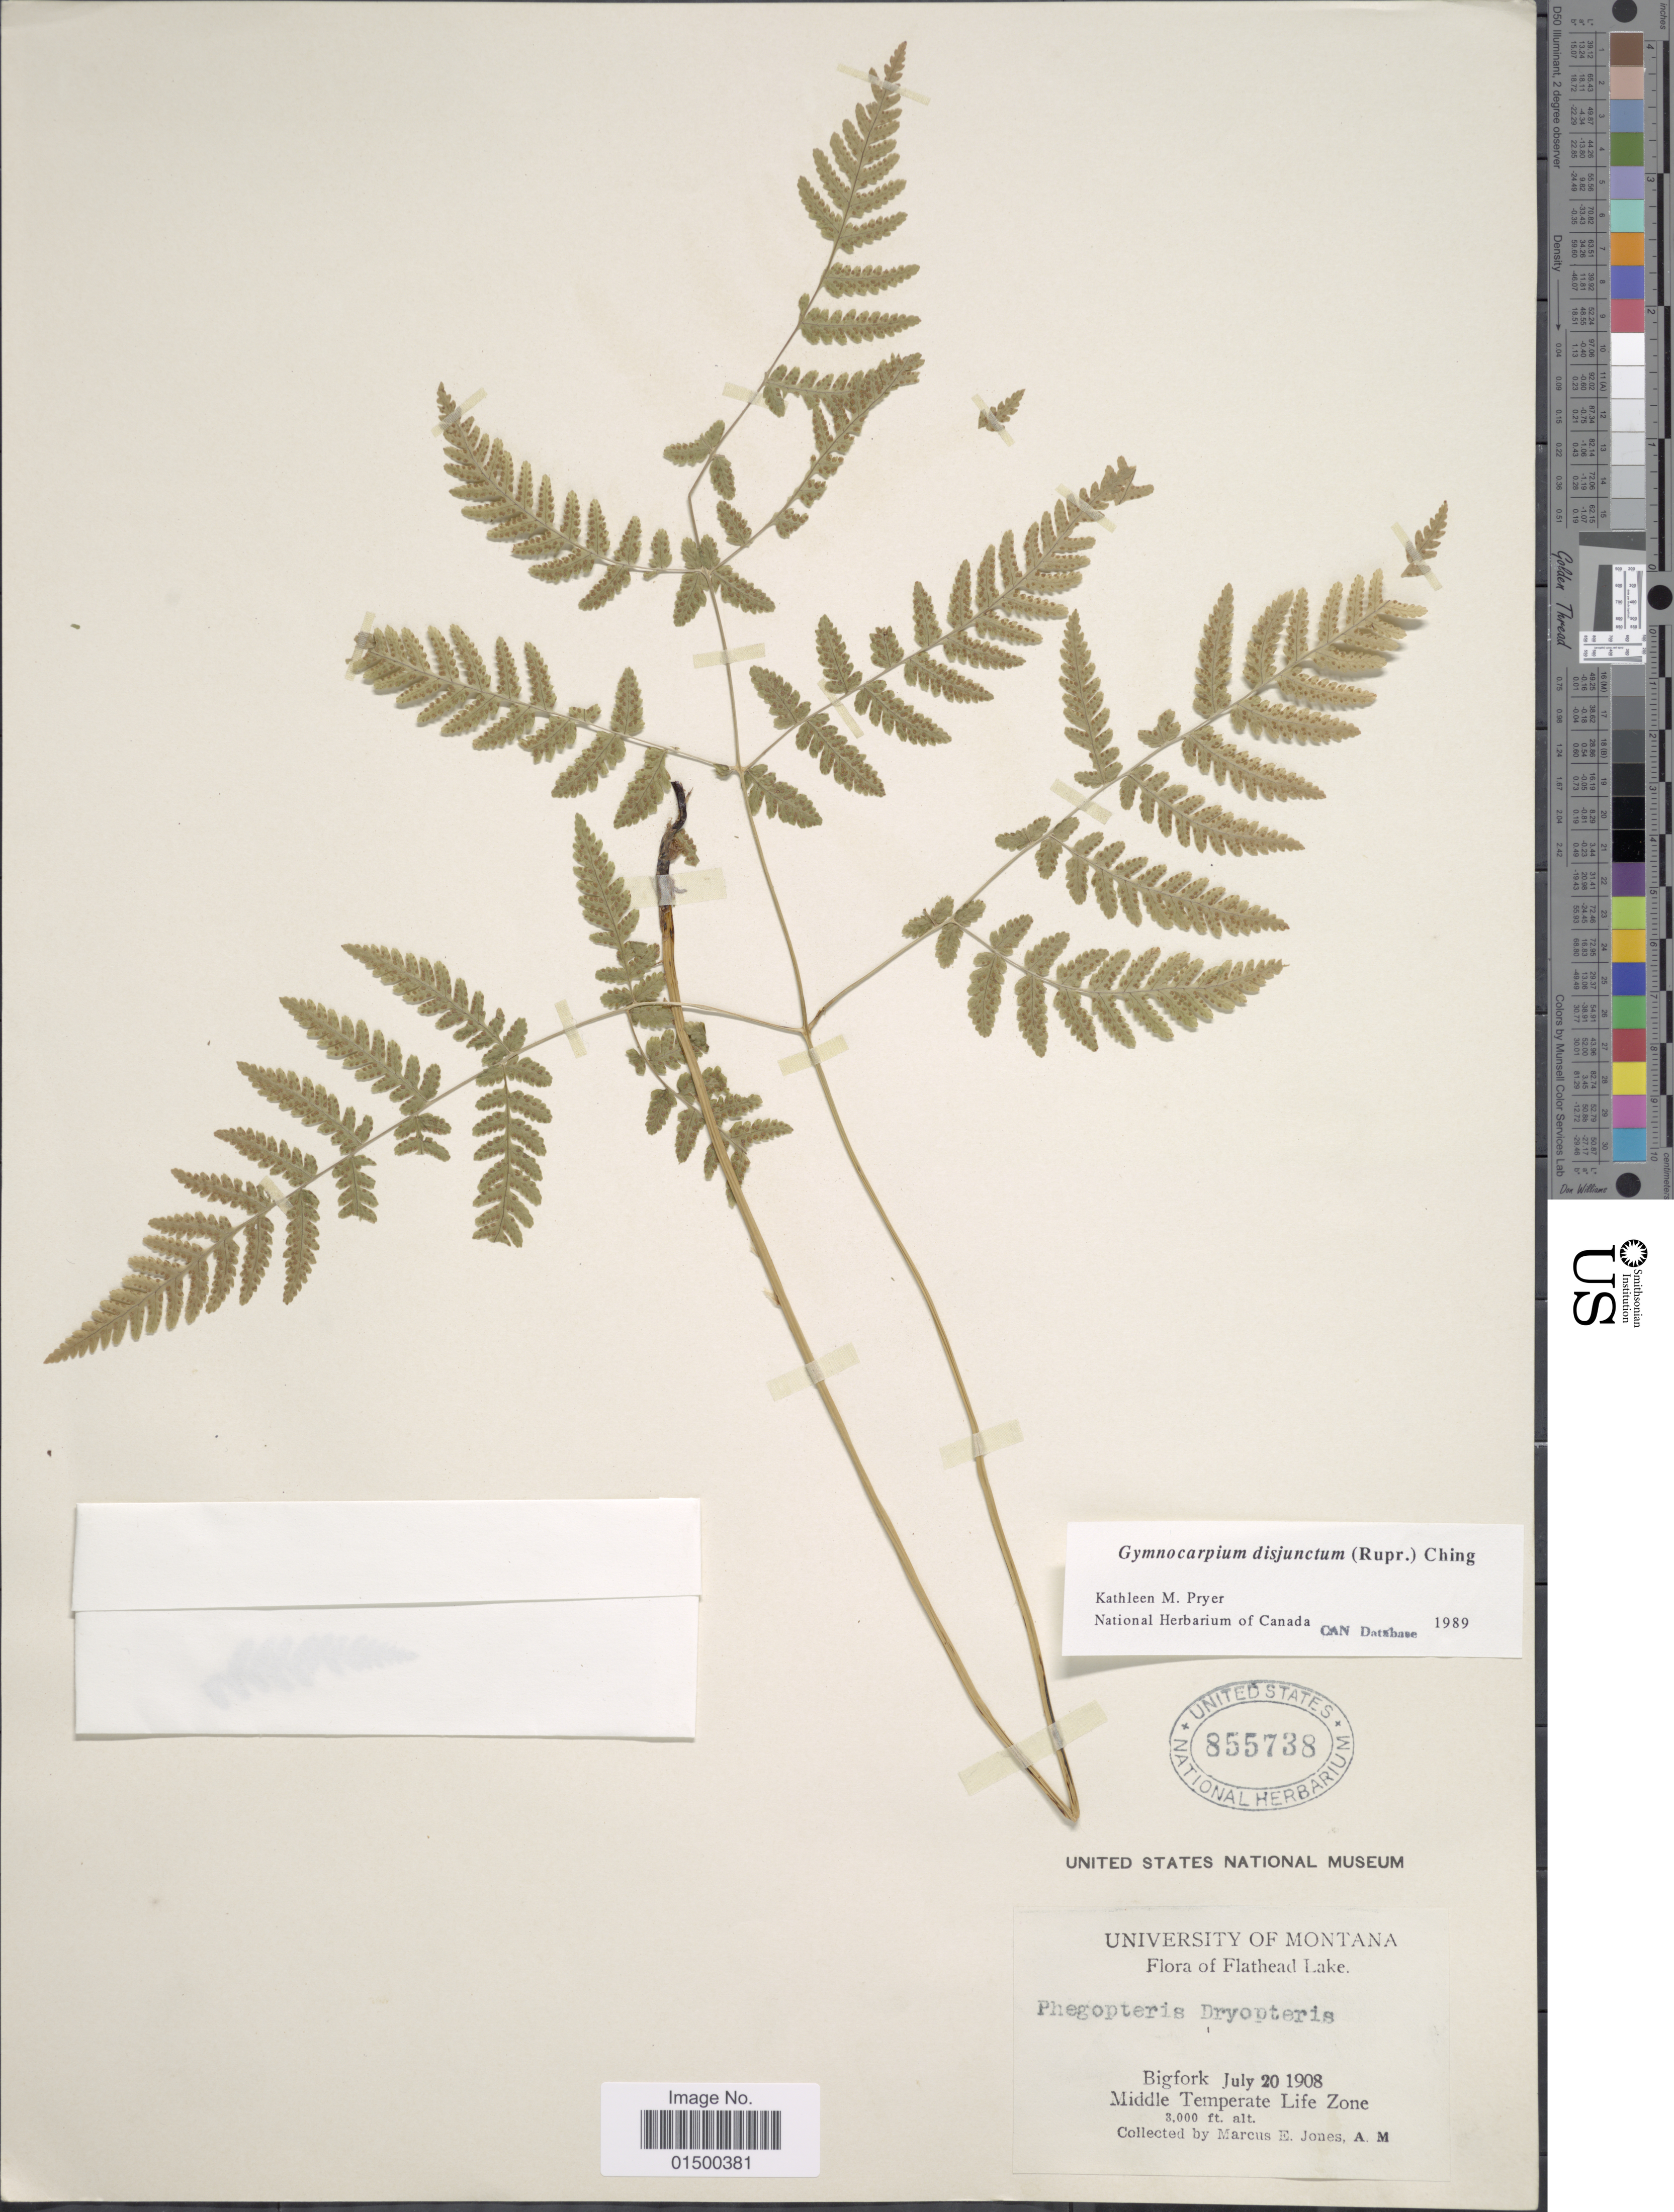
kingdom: Plantae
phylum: Tracheophyta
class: Polypodiopsida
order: Polypodiales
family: Cystopteridaceae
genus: Gymnocarpium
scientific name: Gymnocarpium disjunctum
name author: (Rupr.) Ching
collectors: M. E. Jones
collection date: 1908-07-20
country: United States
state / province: Montana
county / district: Flathead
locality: Flathead Lake. Bigfork. Middle Temperate Life Zone.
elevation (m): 914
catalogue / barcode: US 855738